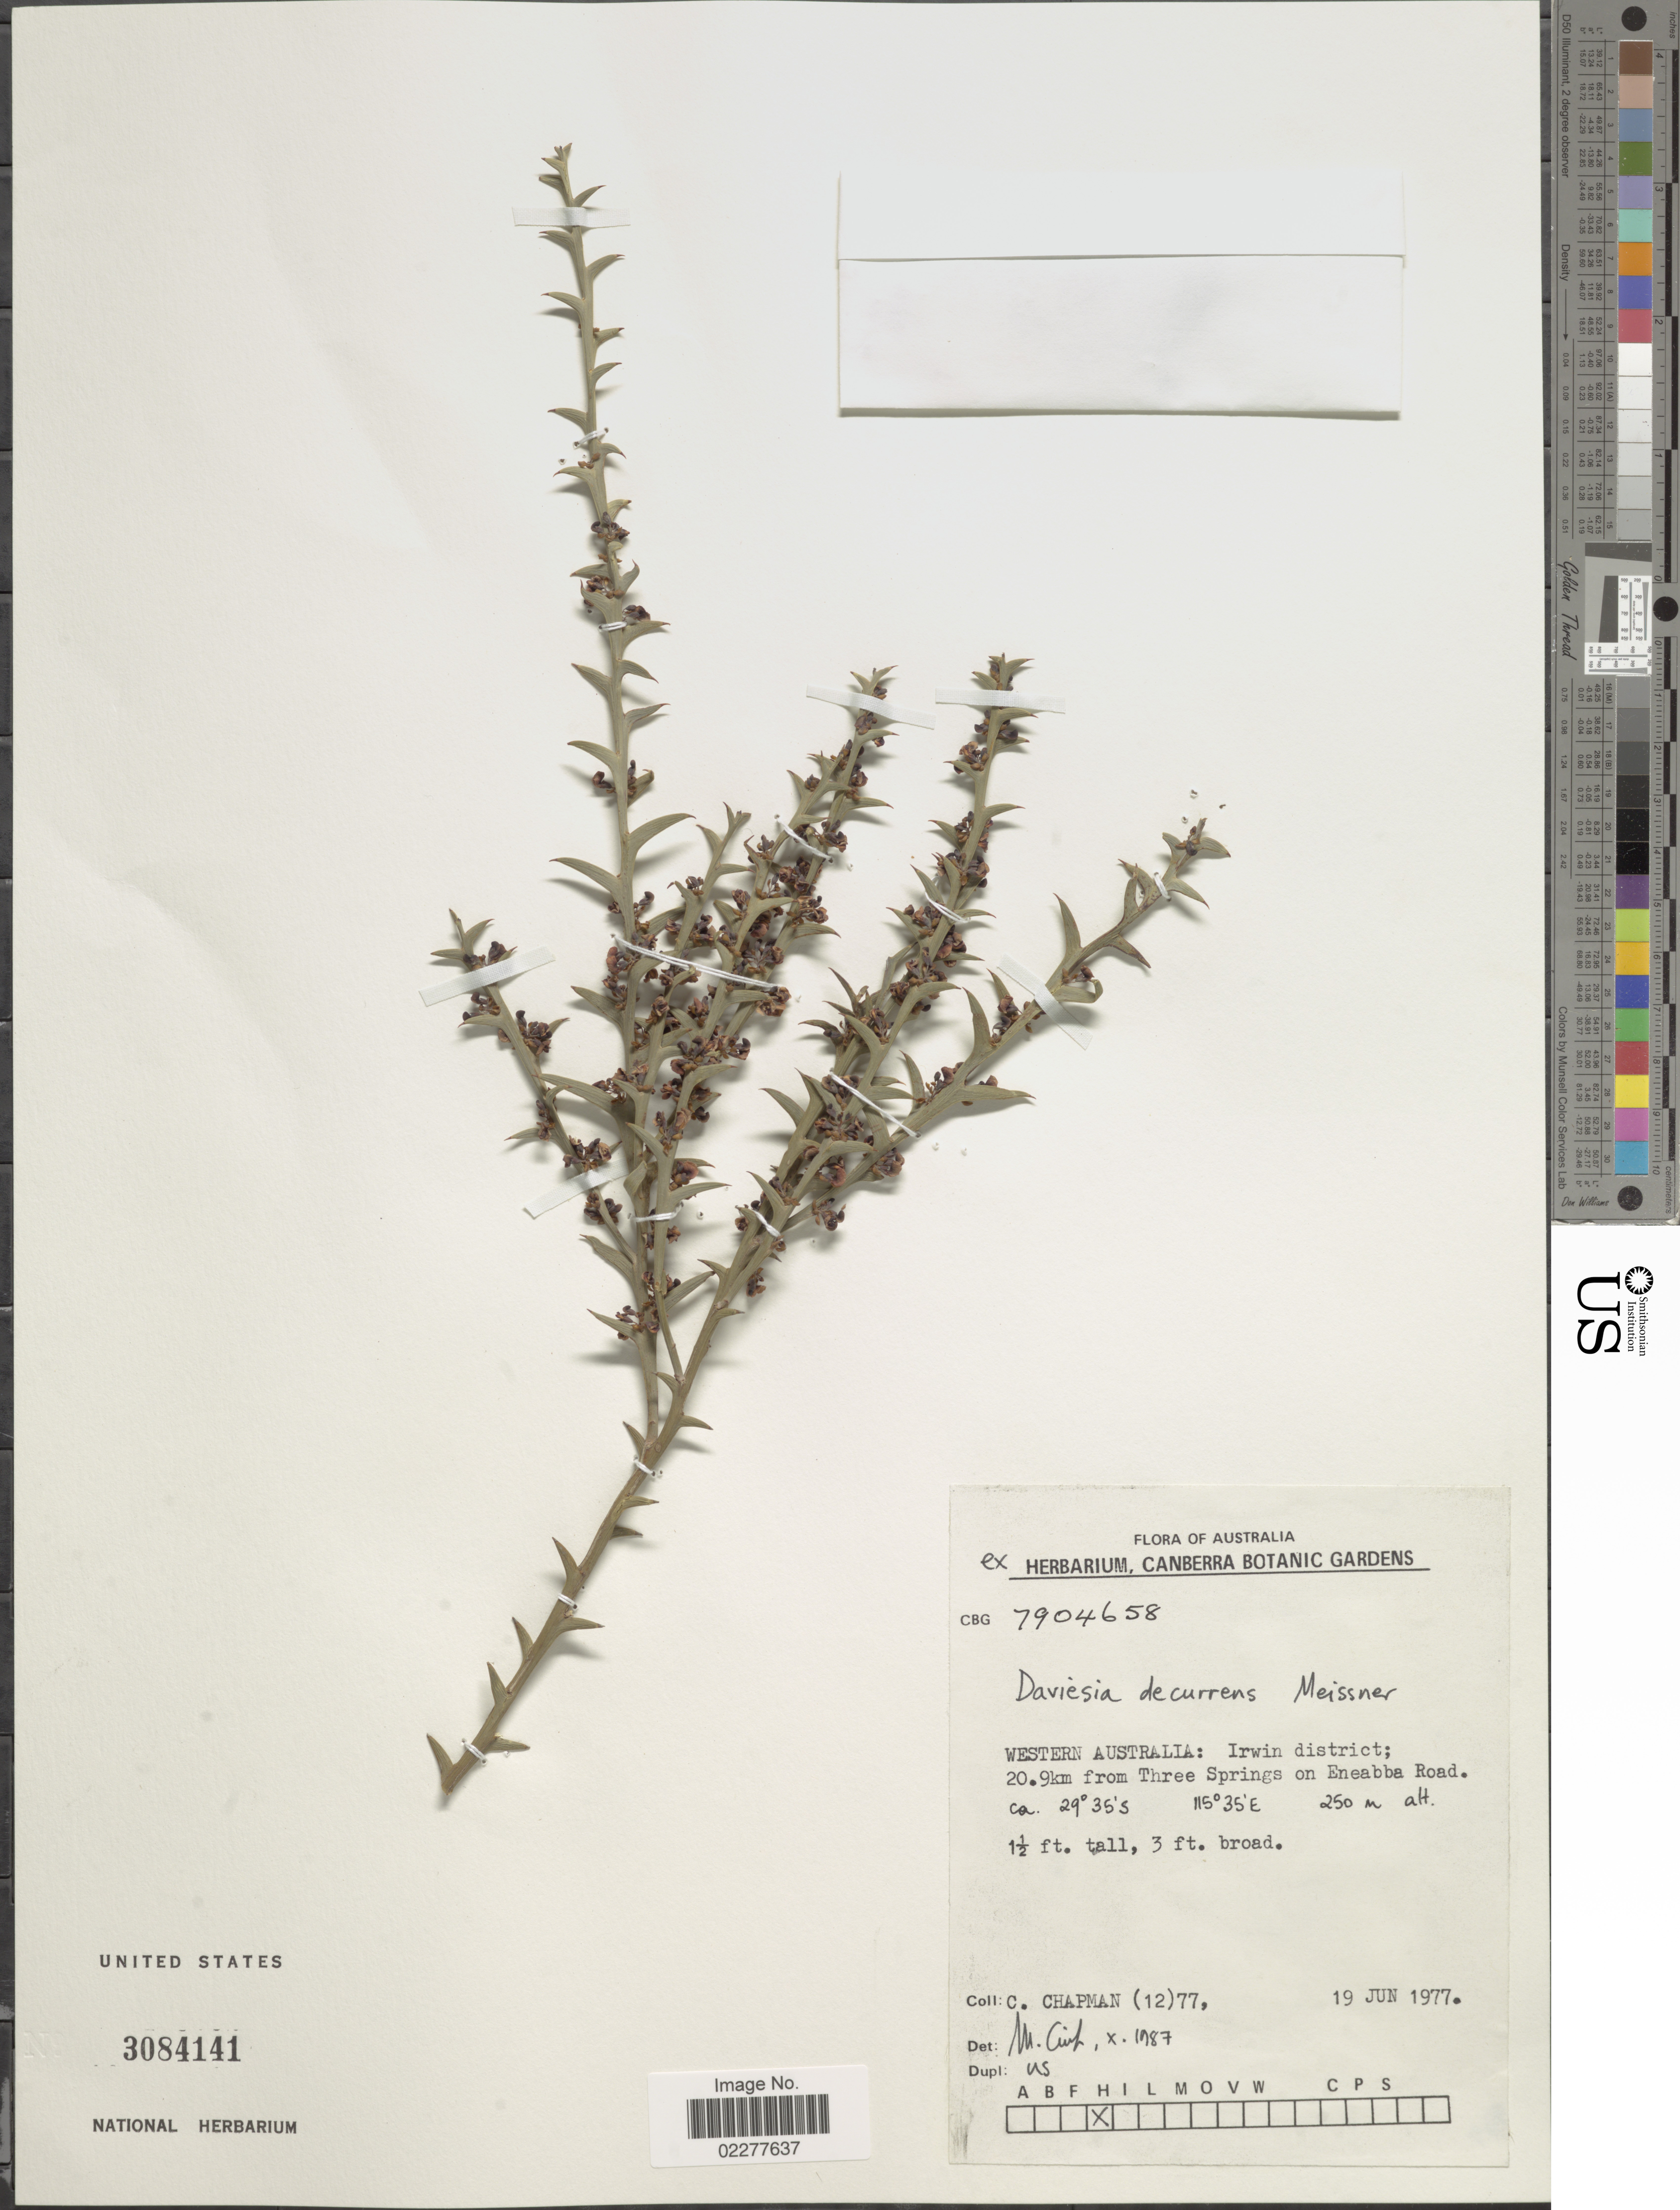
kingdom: Plantae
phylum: Tracheophyta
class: Magnoliopsida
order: Fabales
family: Fabaceae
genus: Daviesia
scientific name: Daviesia decurrens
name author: Meisn.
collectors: C. Chapman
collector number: (12) 77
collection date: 1977-06-19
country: Australia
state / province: Western Australia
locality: Irwin district; 20.9km from Three Springs on Eneabba Road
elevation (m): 250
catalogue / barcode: US 3084141